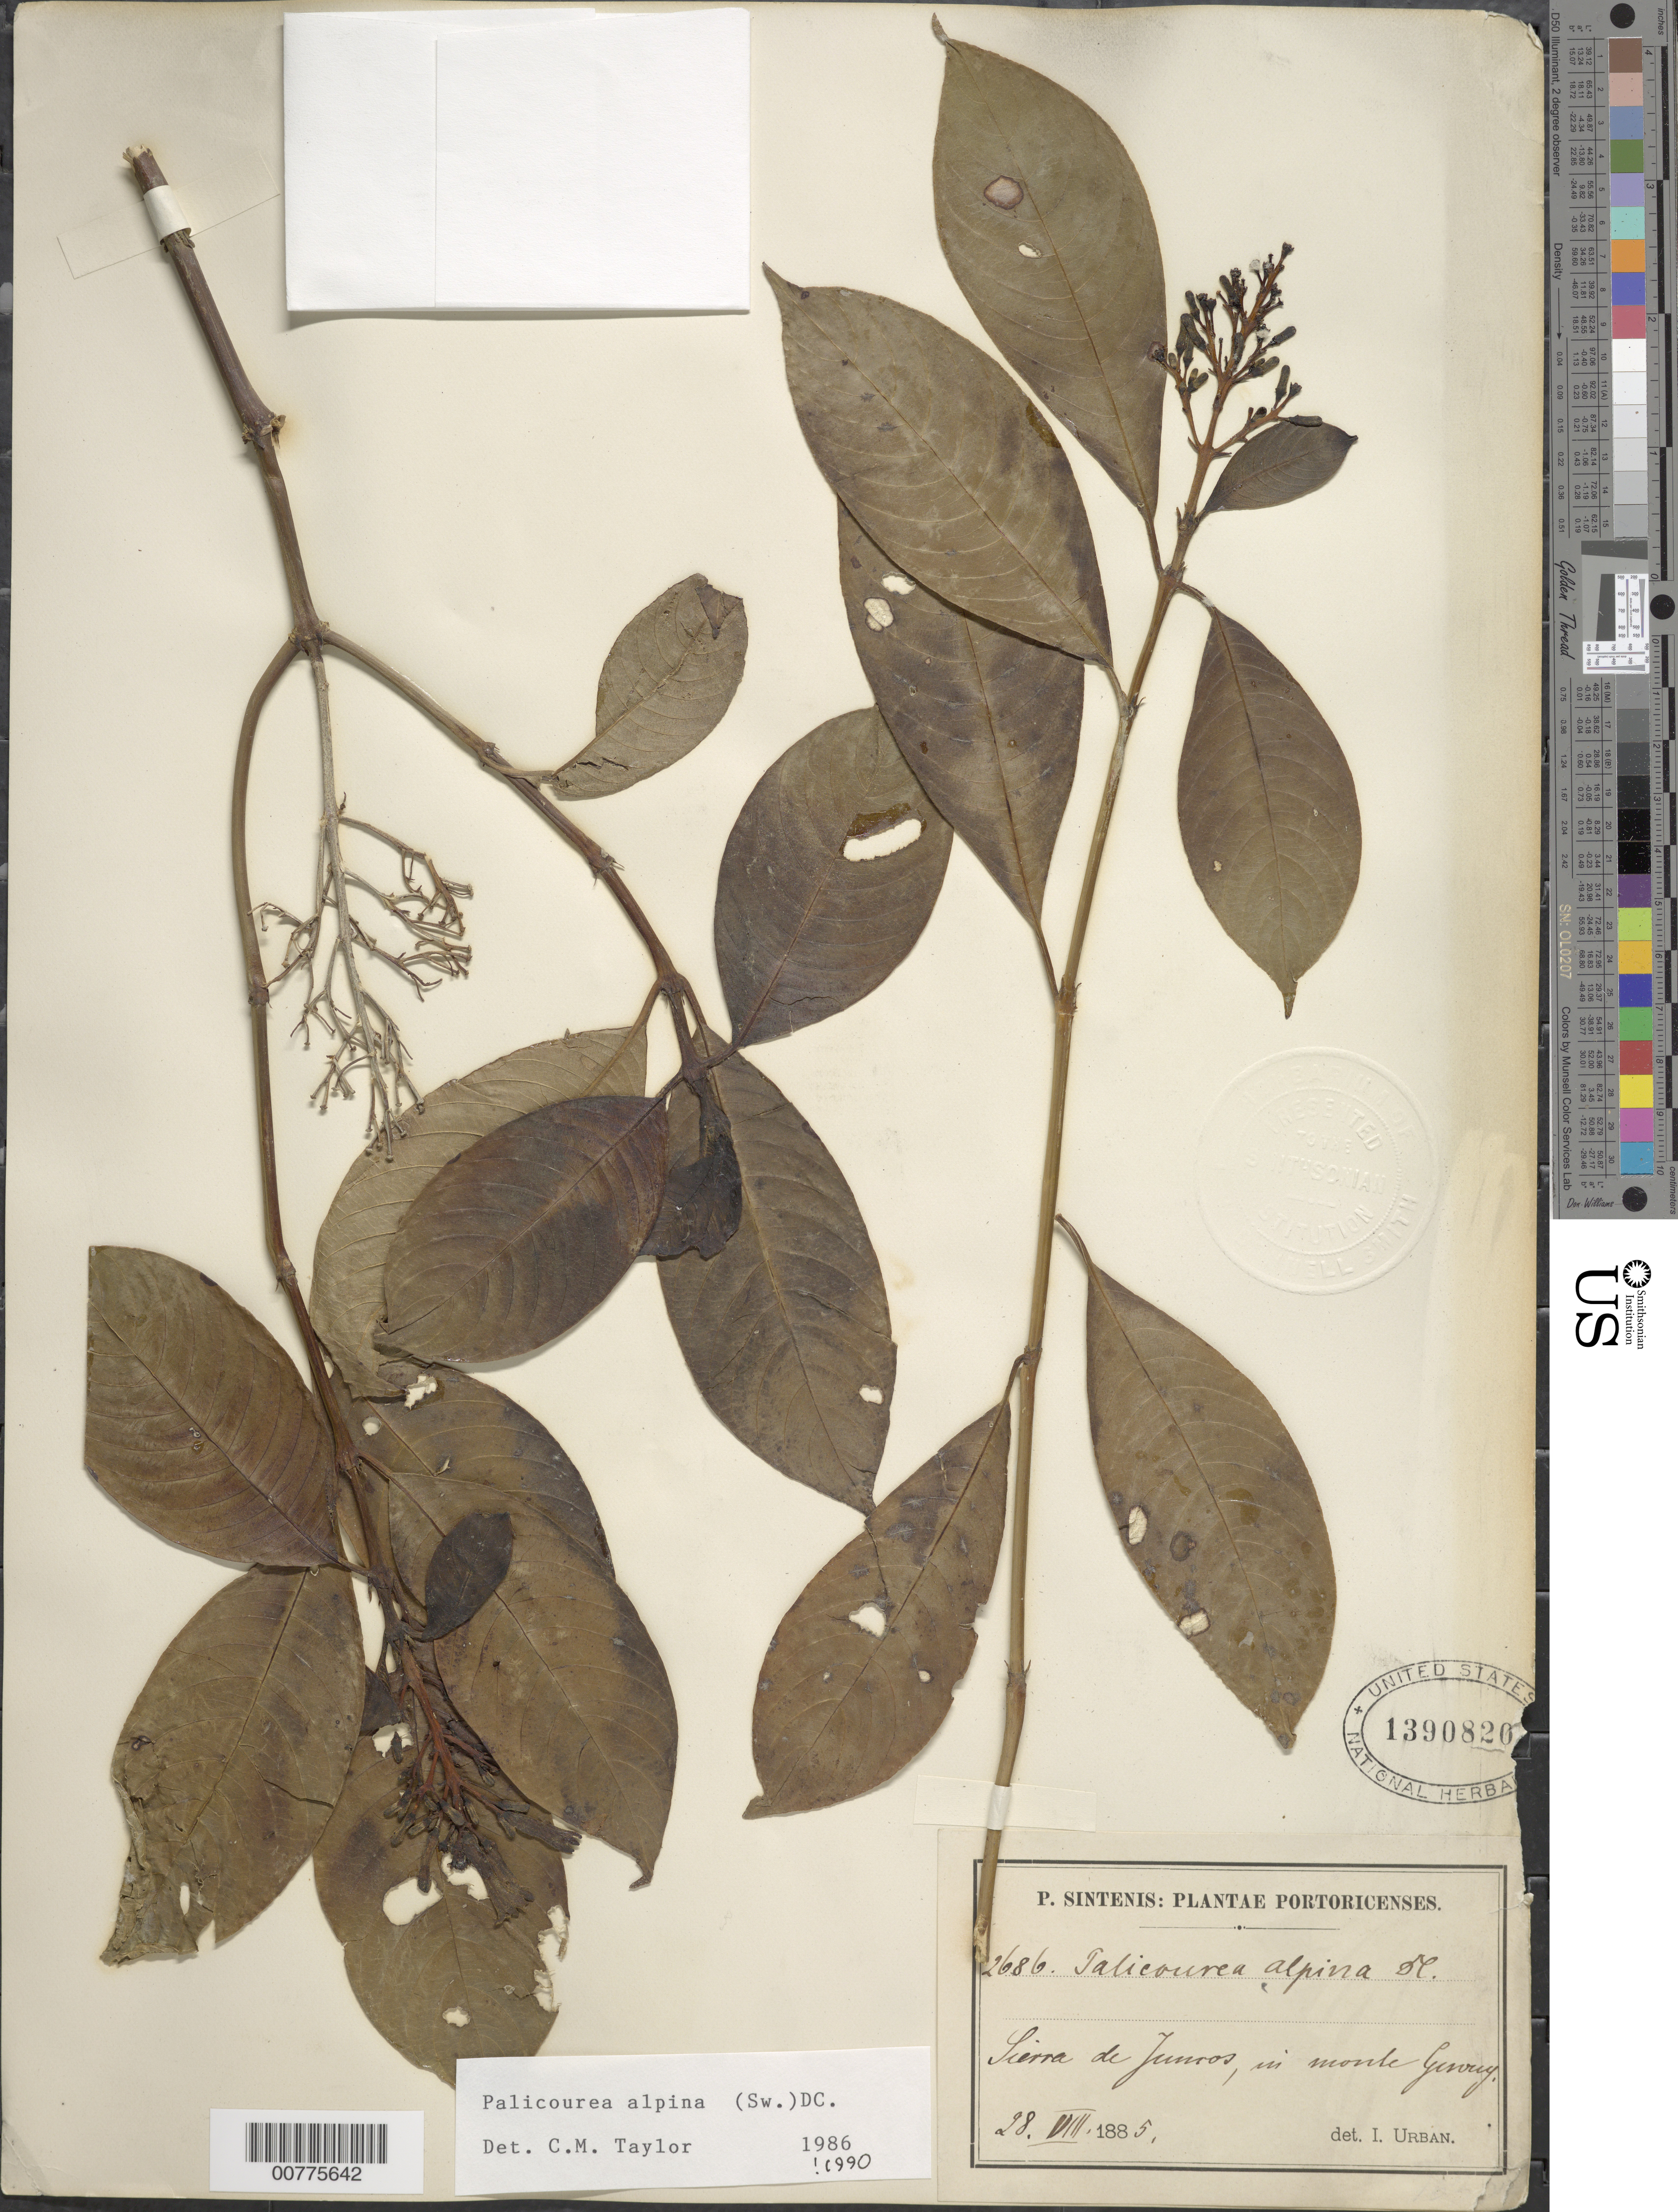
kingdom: Plantae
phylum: Tracheophyta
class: Magnoliopsida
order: Gentianales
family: Rubiaceae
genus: Palicourea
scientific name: Palicourea alpina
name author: (Sw.) DC.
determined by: Taylor, Charlotte M.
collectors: P. Sintenis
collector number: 2686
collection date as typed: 28 Aug 1885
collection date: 1885-08-28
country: Puerto Rico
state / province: Juncos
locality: Sierra de Juncos, in monte... [illeg.]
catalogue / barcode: US 1390820